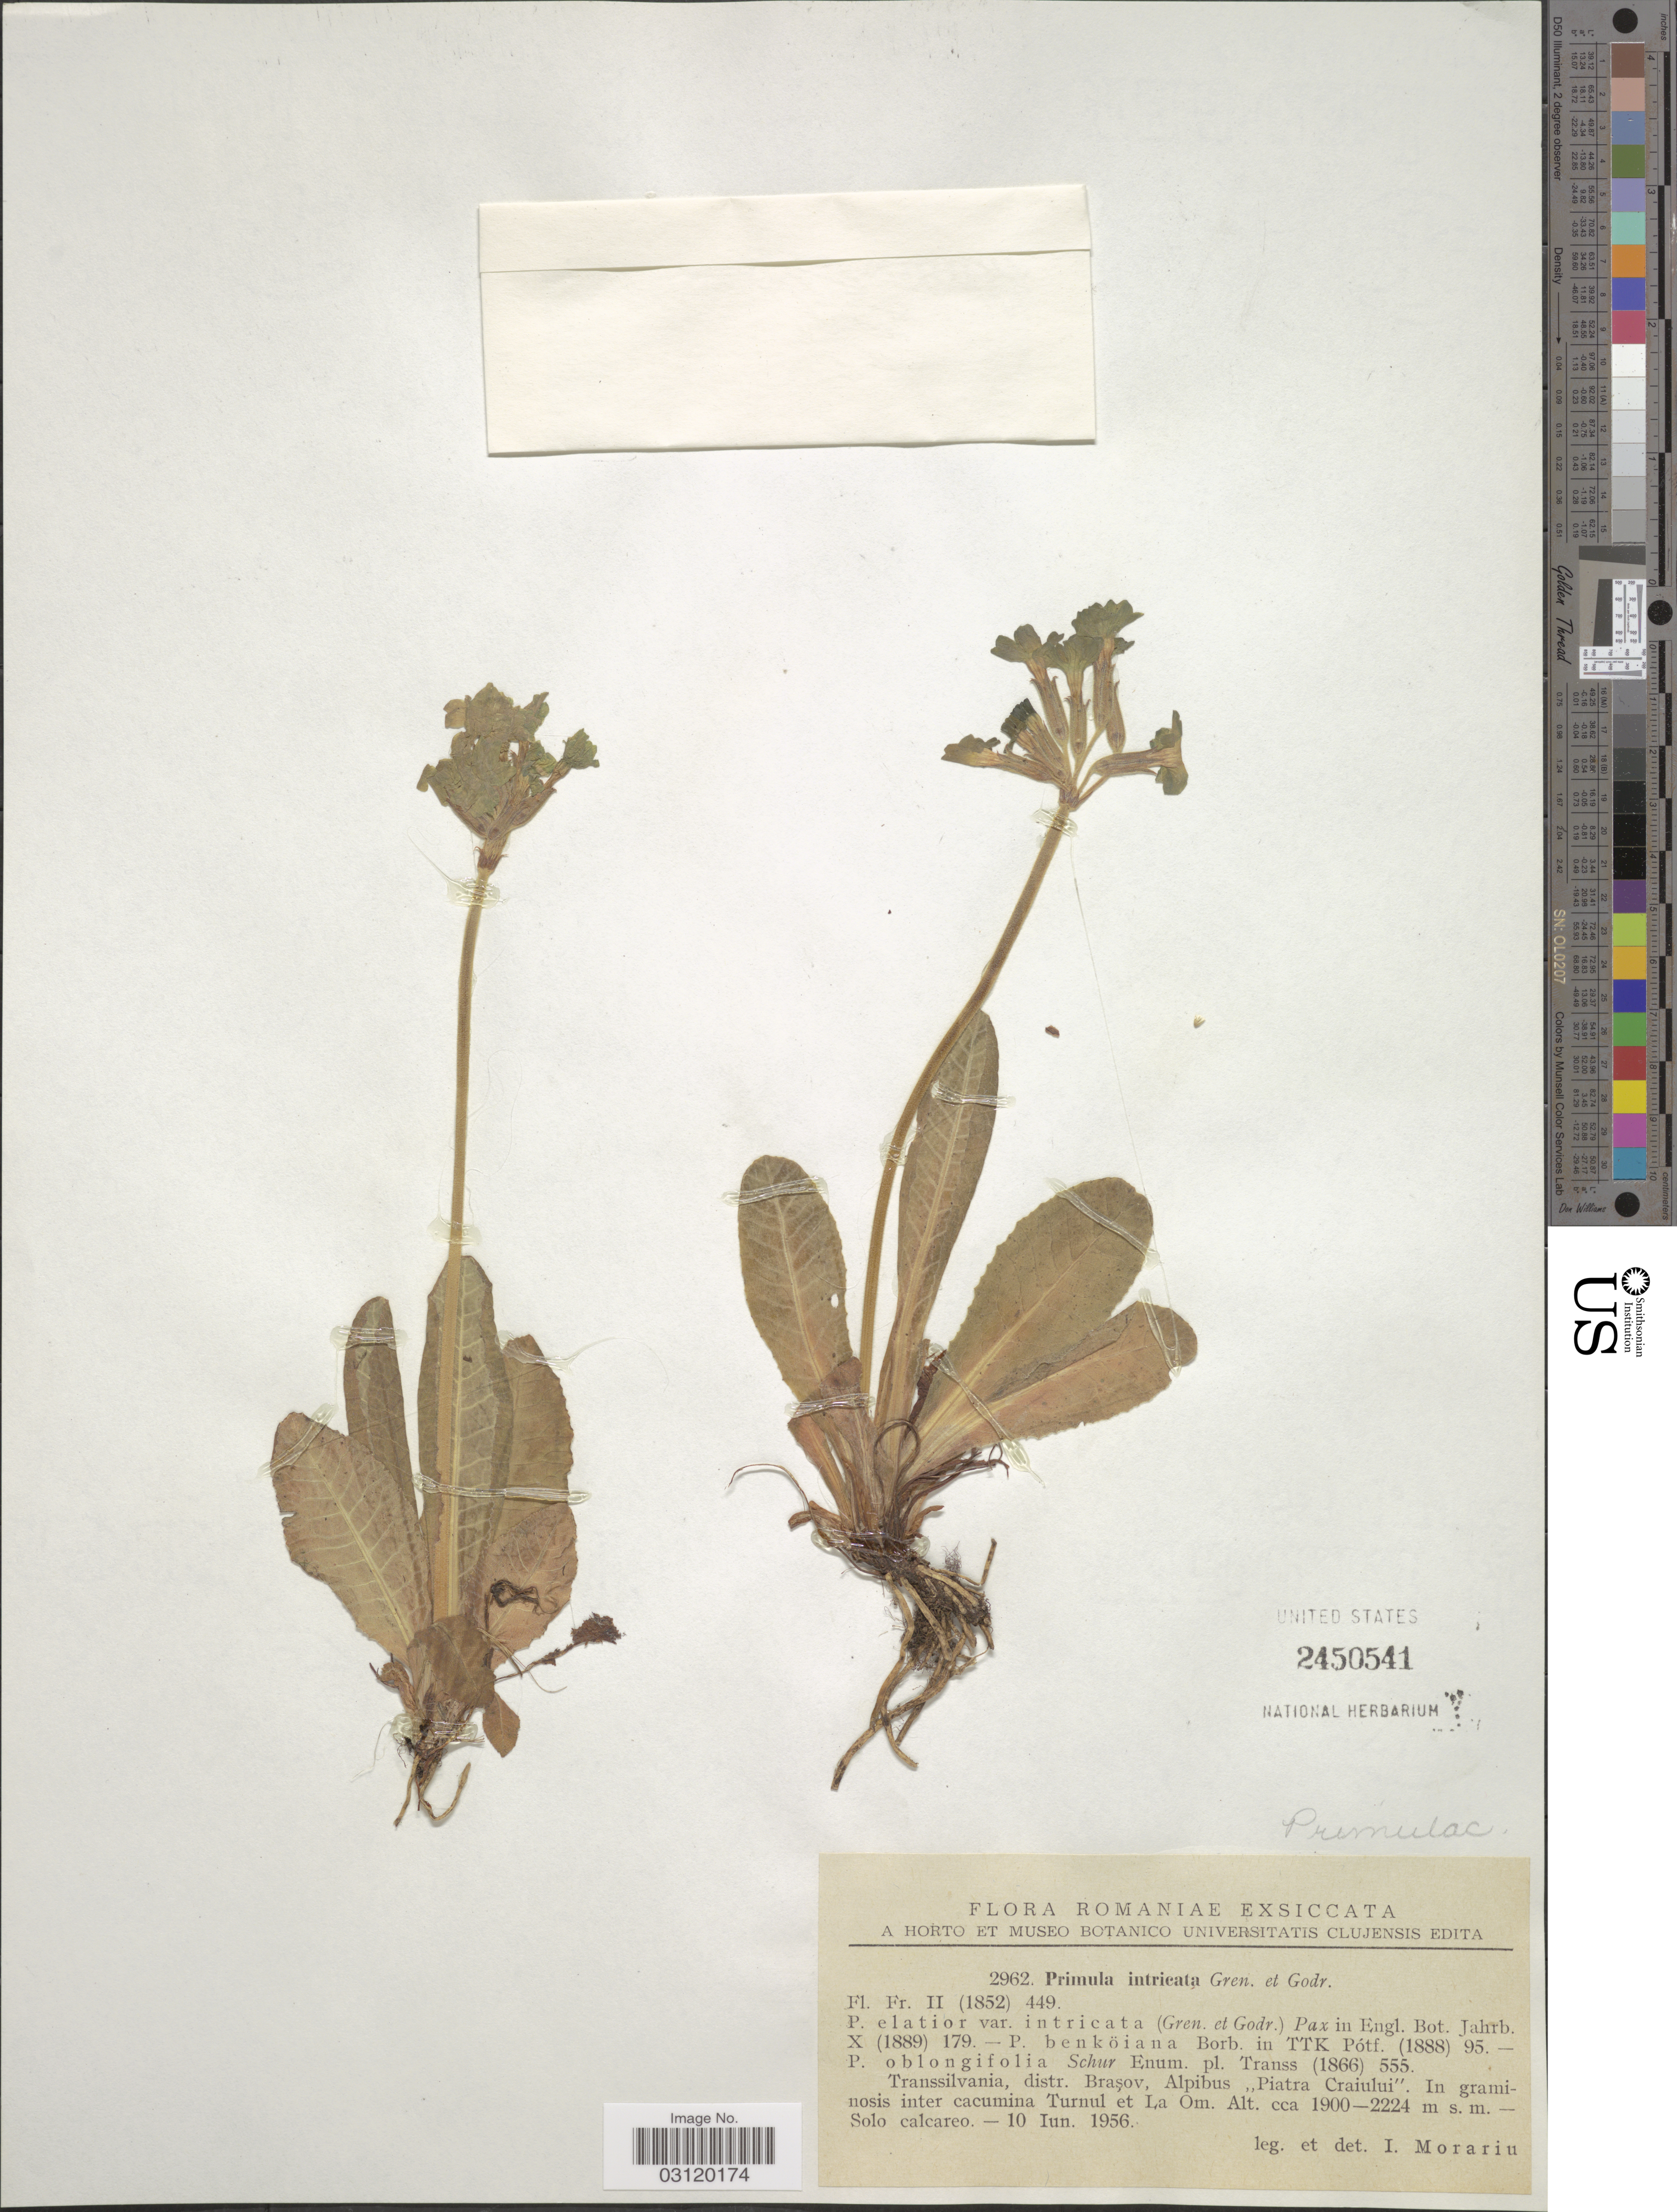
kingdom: Plantae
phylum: Tracheophyta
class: Magnoliopsida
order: Ericales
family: Primulaceae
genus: Primula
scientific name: Primula intricata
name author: Gren. & Godr.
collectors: I. Morariu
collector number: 2962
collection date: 1956-06-10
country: Romania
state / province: Brasov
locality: Transsilvania, distr. Brasov, Alpibus, "Piatra Craiului", In graminosis inter cacumina Turnul et La Om.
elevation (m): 1900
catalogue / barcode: US 2450541